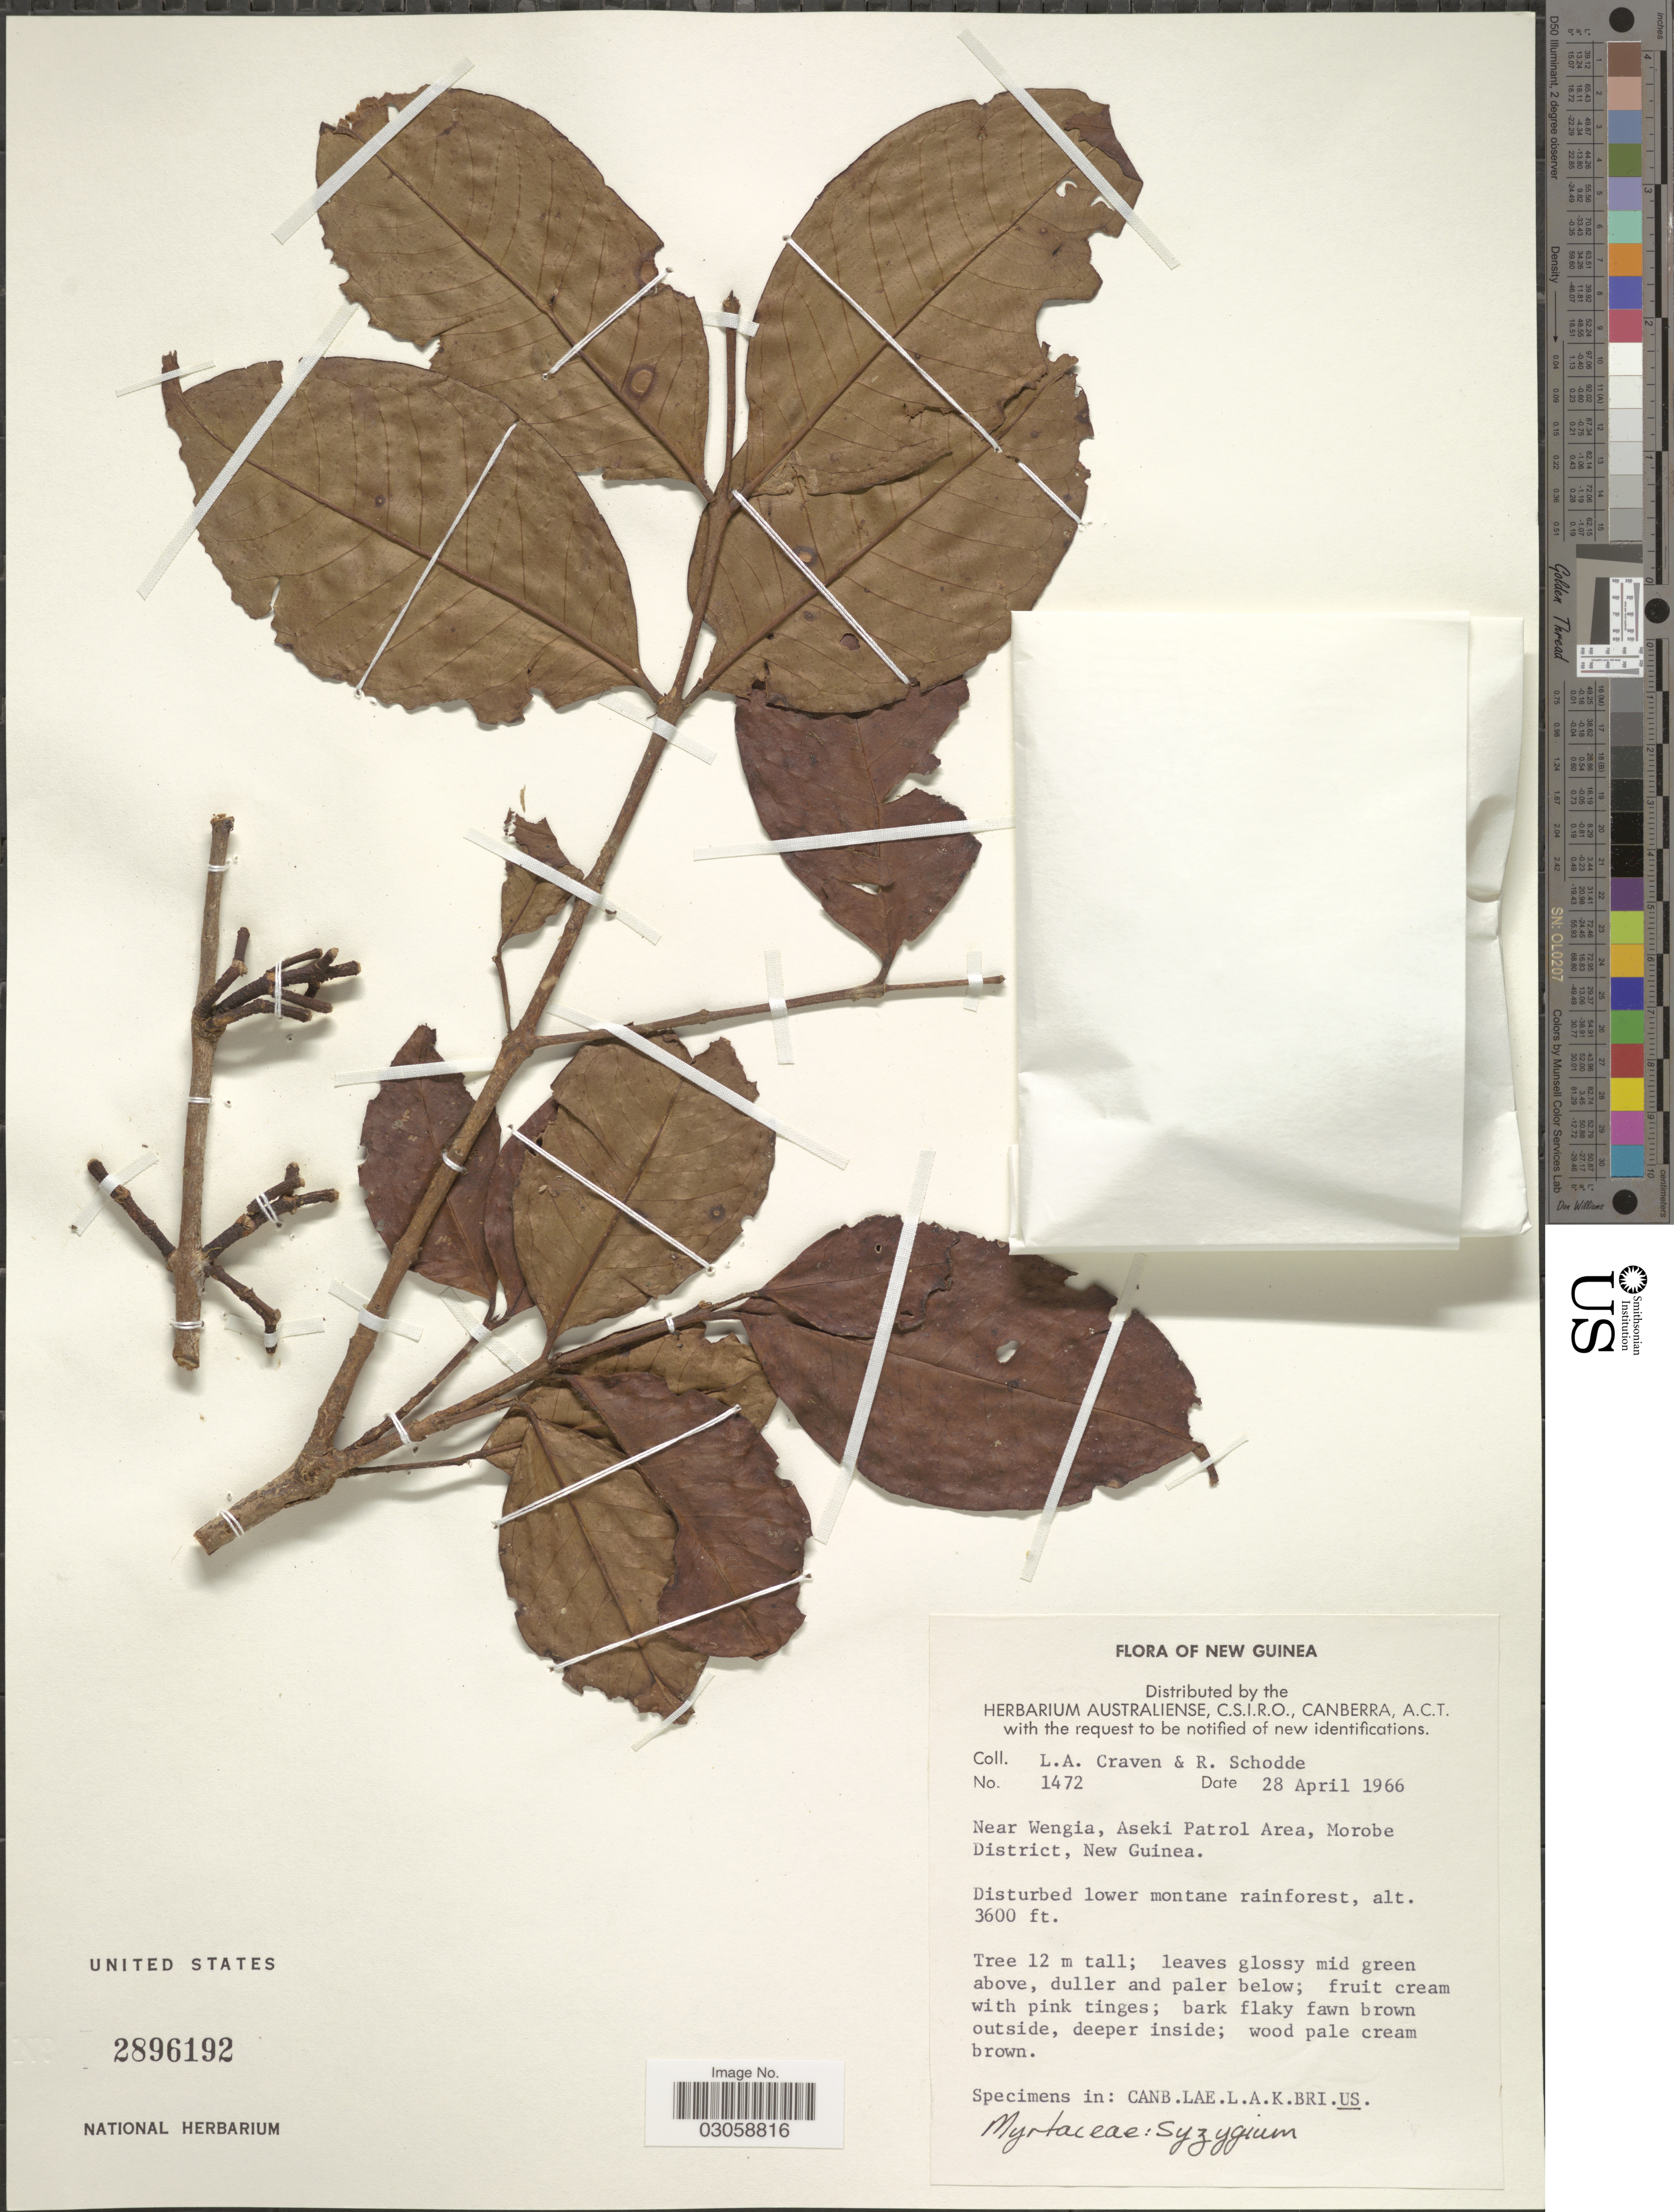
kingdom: Plantae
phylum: Tracheophyta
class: Magnoliopsida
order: Myrtales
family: Myrtaceae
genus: Syzygium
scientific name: Syzygium sp.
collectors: L. A. Craven & R. Schodde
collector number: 1472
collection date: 1966-04-28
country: Papua New Guinea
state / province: Morobe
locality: New Guinea, Near Wengia, Aseki Patrol Area, Morobe District.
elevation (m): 1097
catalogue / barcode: US 2896192